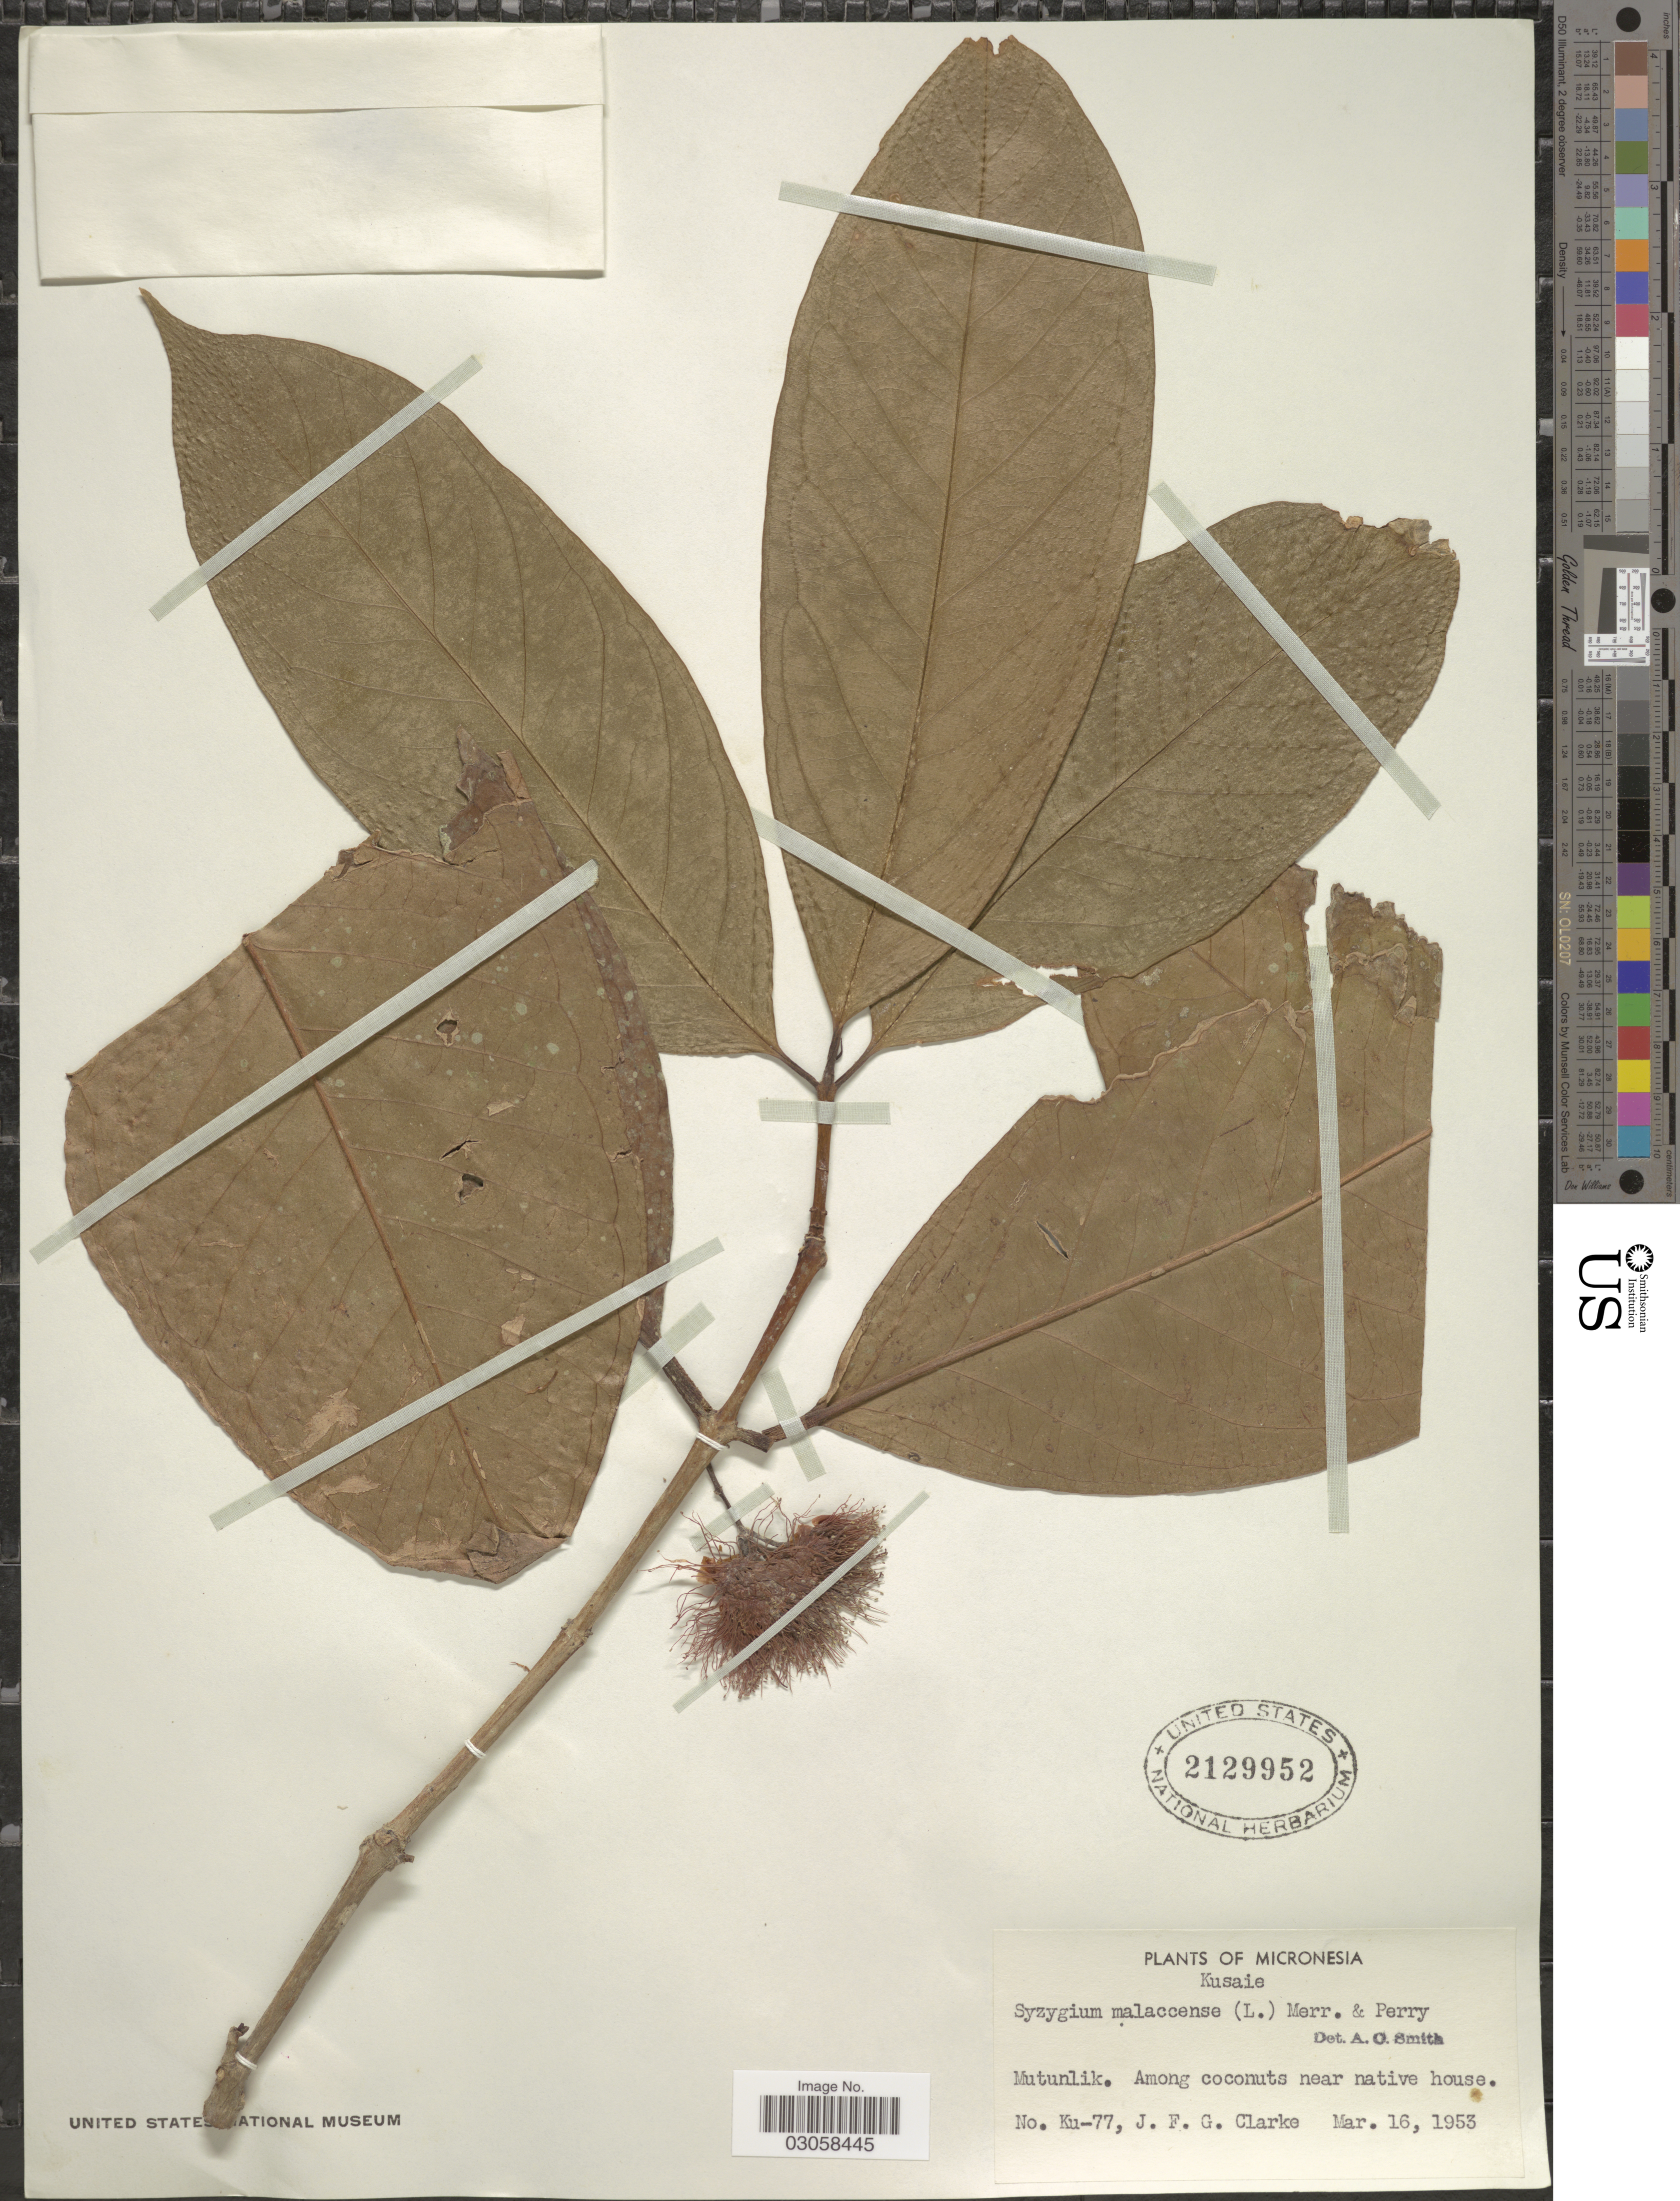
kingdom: Plantae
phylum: Tracheophyta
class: Magnoliopsida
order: Myrtales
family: Myrtaceae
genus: Syzygium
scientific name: Syzygium malaccense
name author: (L.) Merr. & L.M. Perry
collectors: J. F. Gates-Clarke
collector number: Ku-77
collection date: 1953-03-16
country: Micronesia, Federated States of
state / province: Kosrae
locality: Micronesia. Kusaie. Mutunlik. Among coconuts near native house.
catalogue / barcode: US 2129952